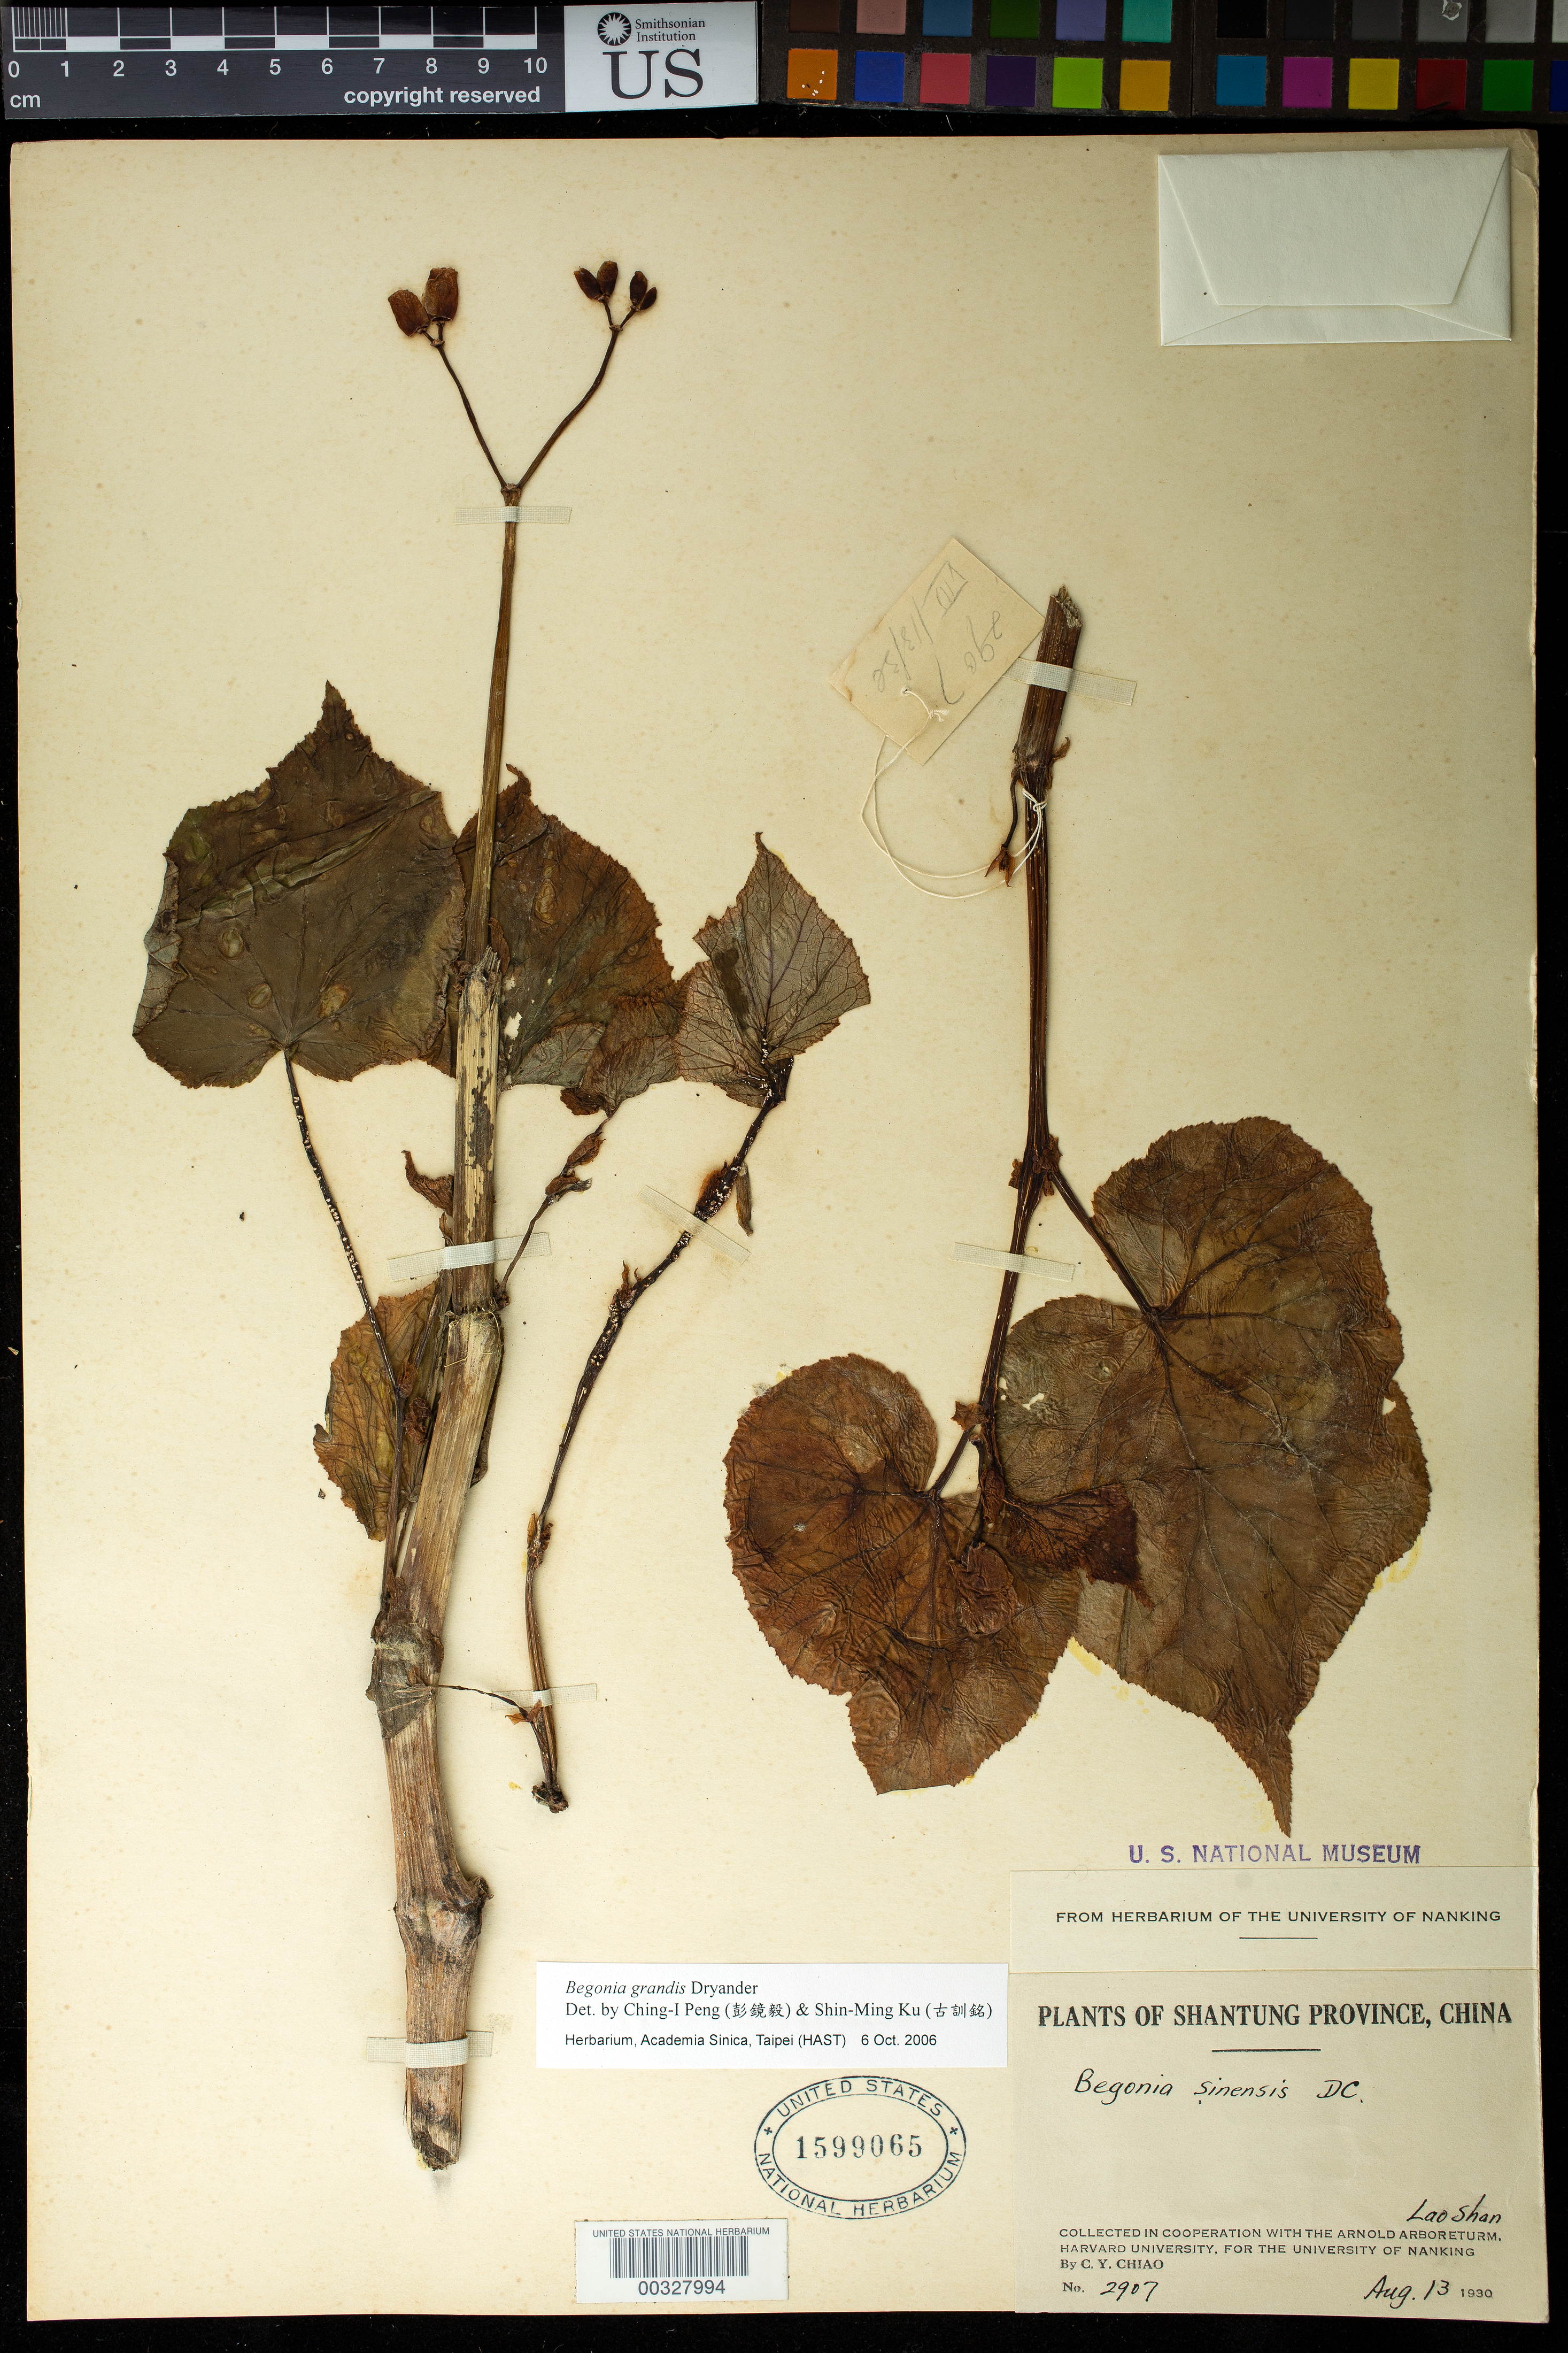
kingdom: Plantae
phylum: Tracheophyta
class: Magnoliopsida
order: Cucurbitales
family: Begoniaceae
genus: Begonia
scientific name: Begonia grandis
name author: Dryand.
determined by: Peng, Ching-I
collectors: C. Y. Chiao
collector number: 2907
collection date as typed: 13 Aug 1930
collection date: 1930-08-13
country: China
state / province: Shandong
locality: Lao shan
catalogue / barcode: US 1599065